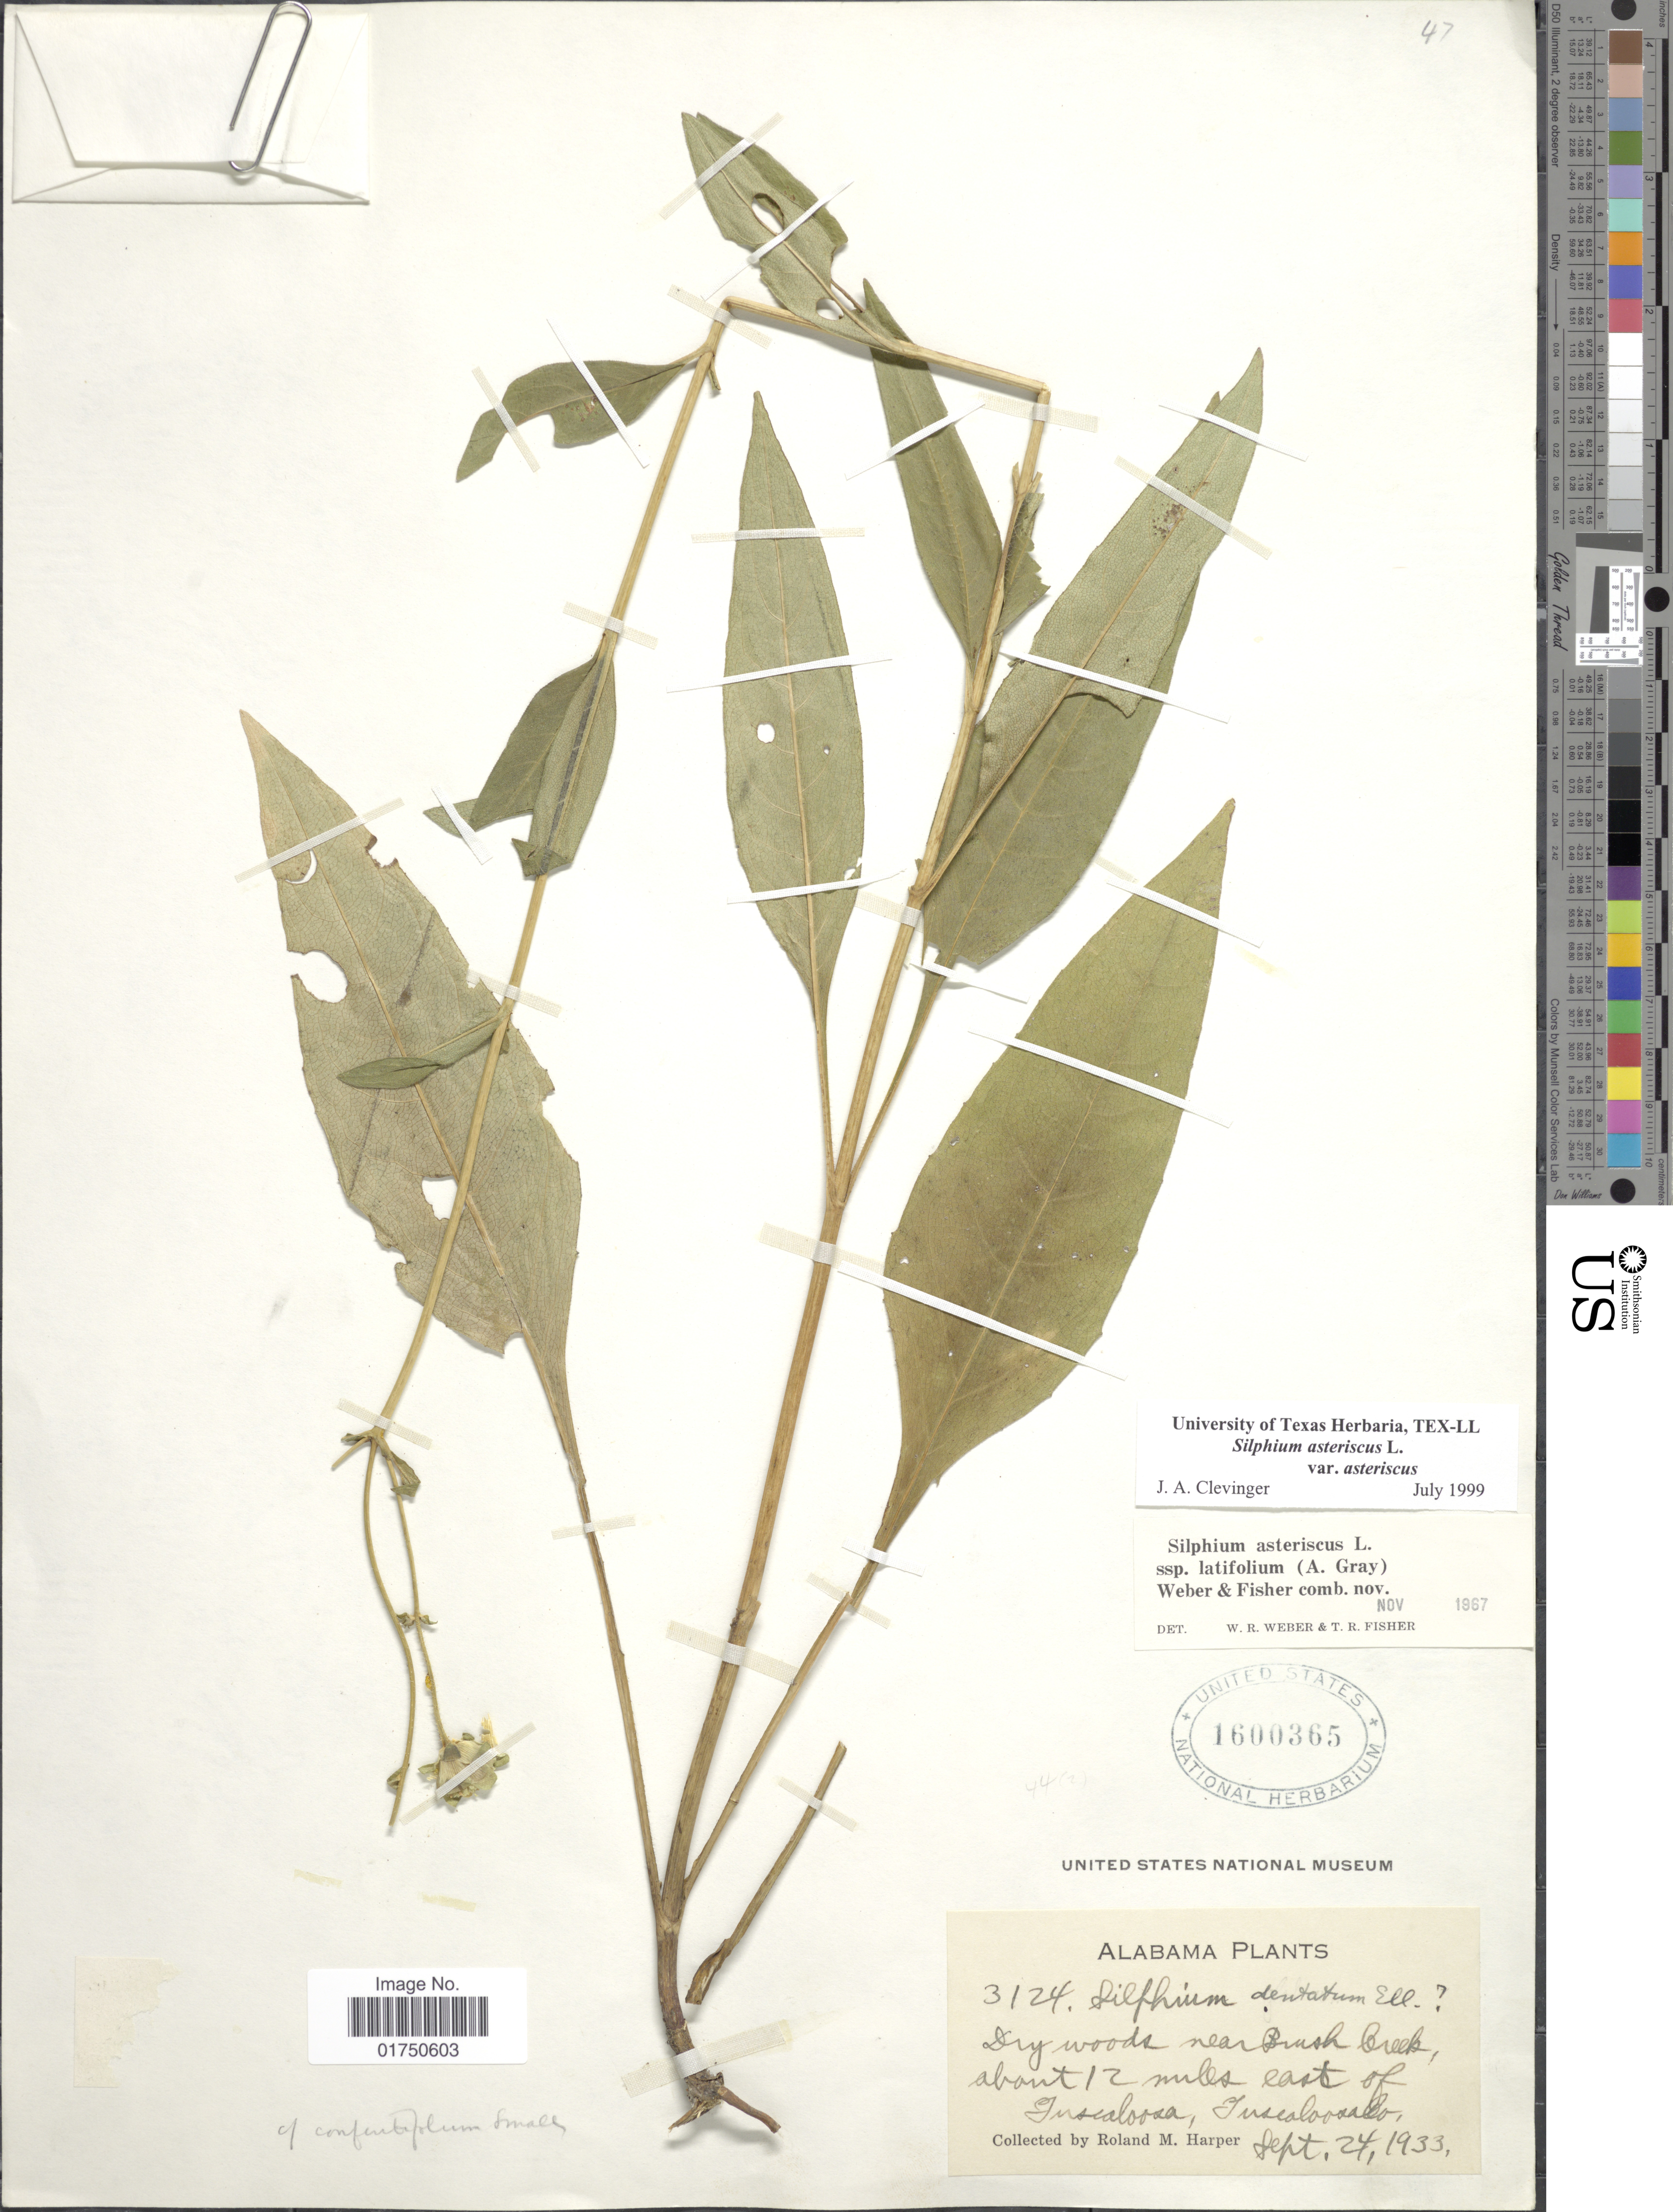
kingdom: Plantae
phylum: Tracheophyta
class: Magnoliopsida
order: Asterales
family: Asteraceae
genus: Silphium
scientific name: Silphium asteriscus var. asteriscus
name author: L.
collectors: R. M. Harper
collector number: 3124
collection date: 1933-09-24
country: United States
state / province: Alabama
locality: Dry woods near brush Creek, about 12 miles east of Tuscaloosa, Tuscaloosa Co.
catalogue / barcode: US 1600365